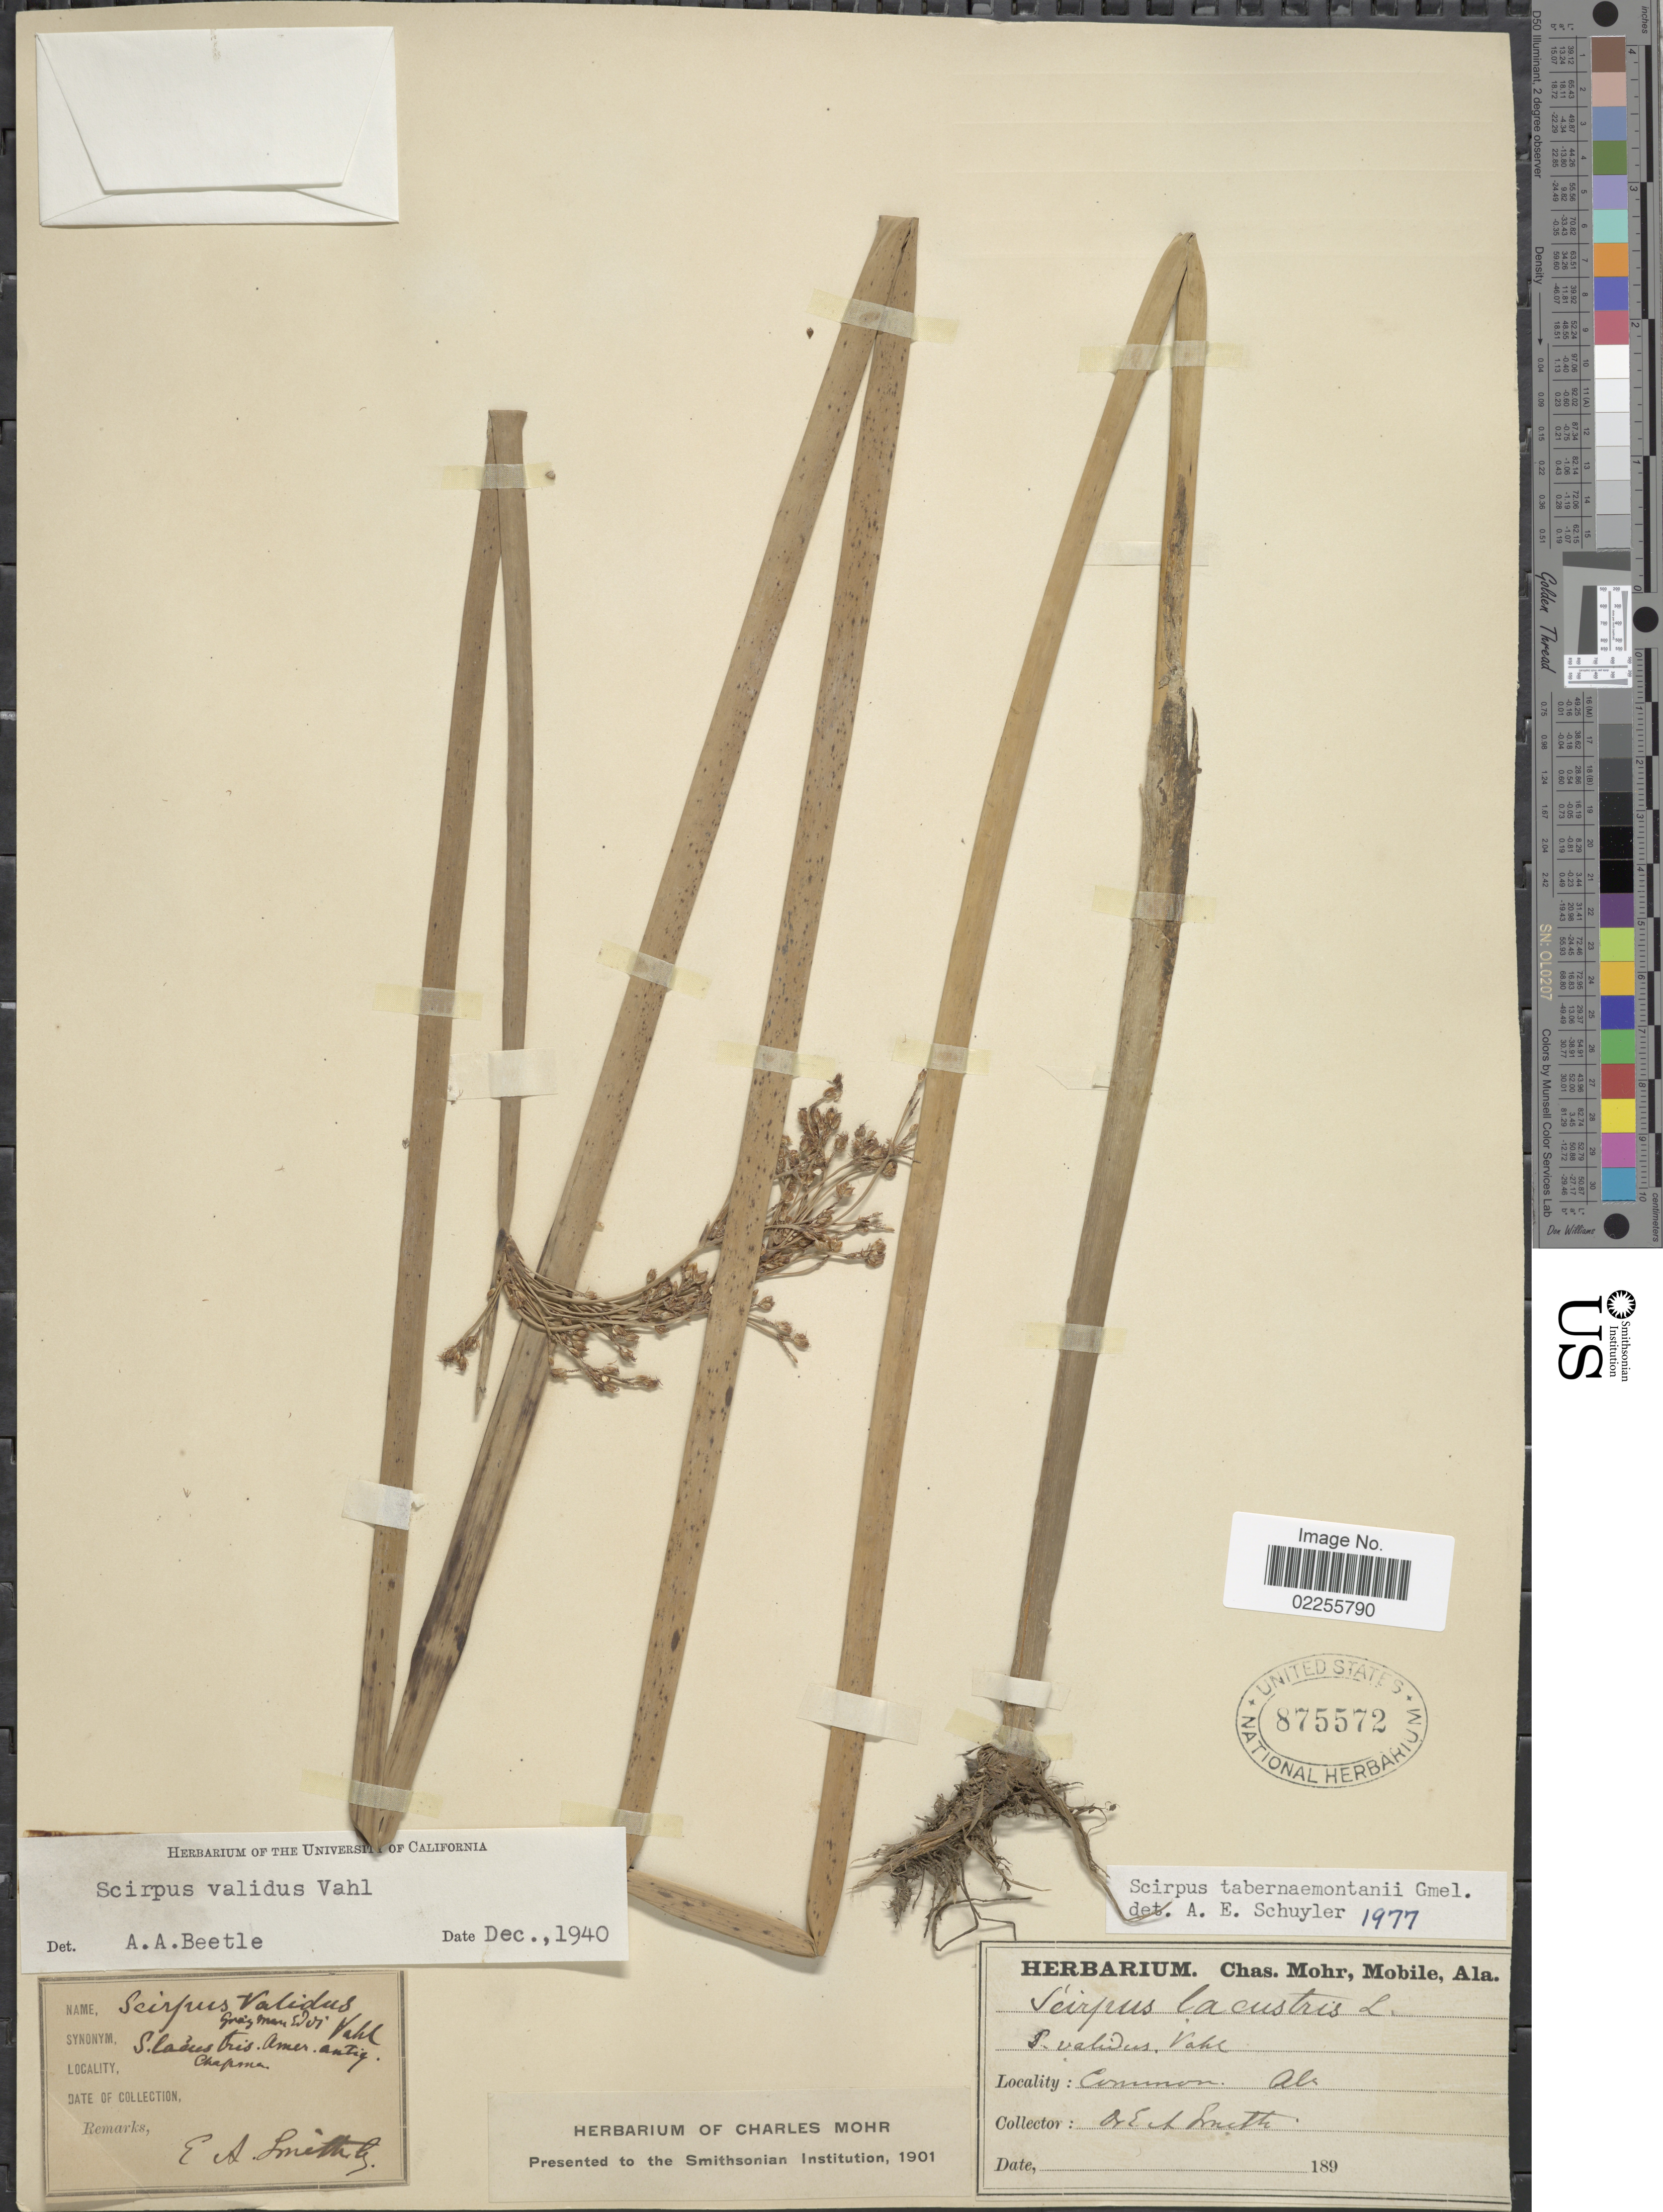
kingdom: Plantae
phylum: Tracheophyta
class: Liliopsida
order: Poales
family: Cyperaceae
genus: Schoenoplectus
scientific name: Schoenoplectus tabernaemontani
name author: (C.C. Gmel.) Palla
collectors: E. A. Smith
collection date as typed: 189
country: United States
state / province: Alabama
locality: Common, Ala.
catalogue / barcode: US 875572